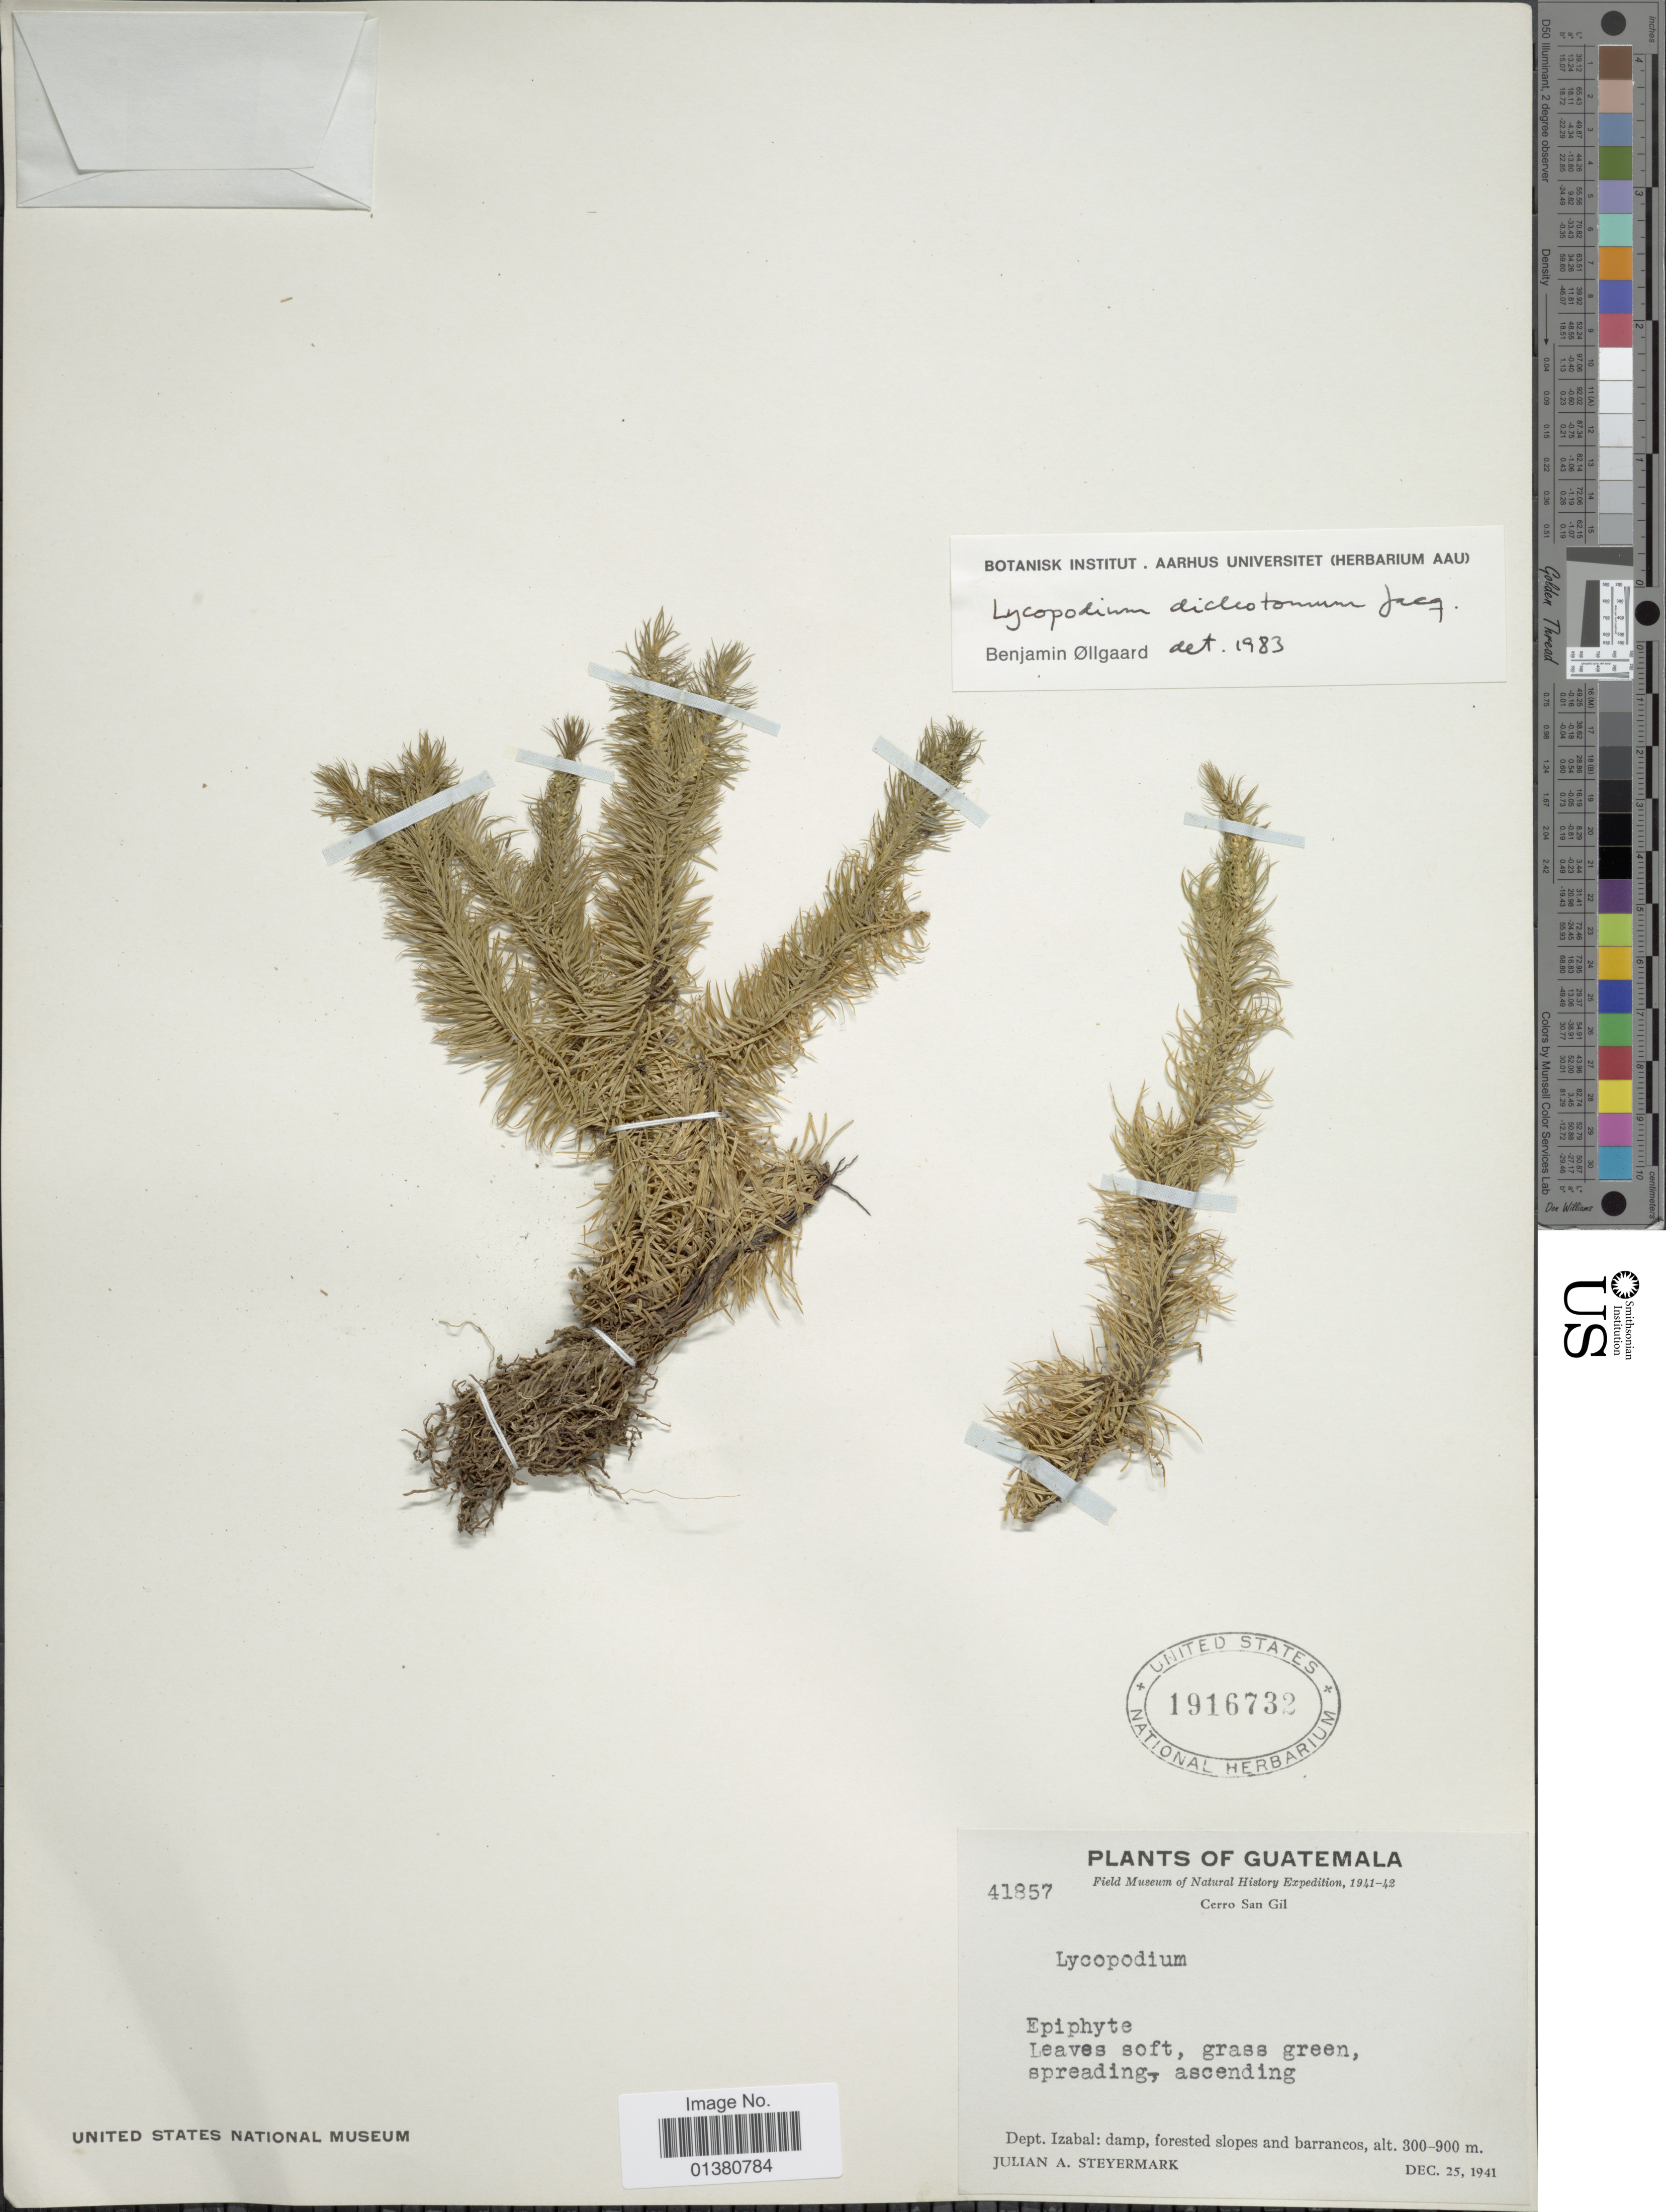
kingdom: Plantae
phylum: Tracheophyta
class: Lycopodiopsida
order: Lycopodiales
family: Lycopodiaceae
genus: Phlegmariurus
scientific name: Phlegmariurus dichotomus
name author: (Jacq.) W.H. Wagner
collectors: J. Steyermark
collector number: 41857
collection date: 1941-12-25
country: Guatemala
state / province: Izabal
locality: Dept Izabal: samp, forested slopes and barrancos, Cerro San Gil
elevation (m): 300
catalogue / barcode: US 1916732